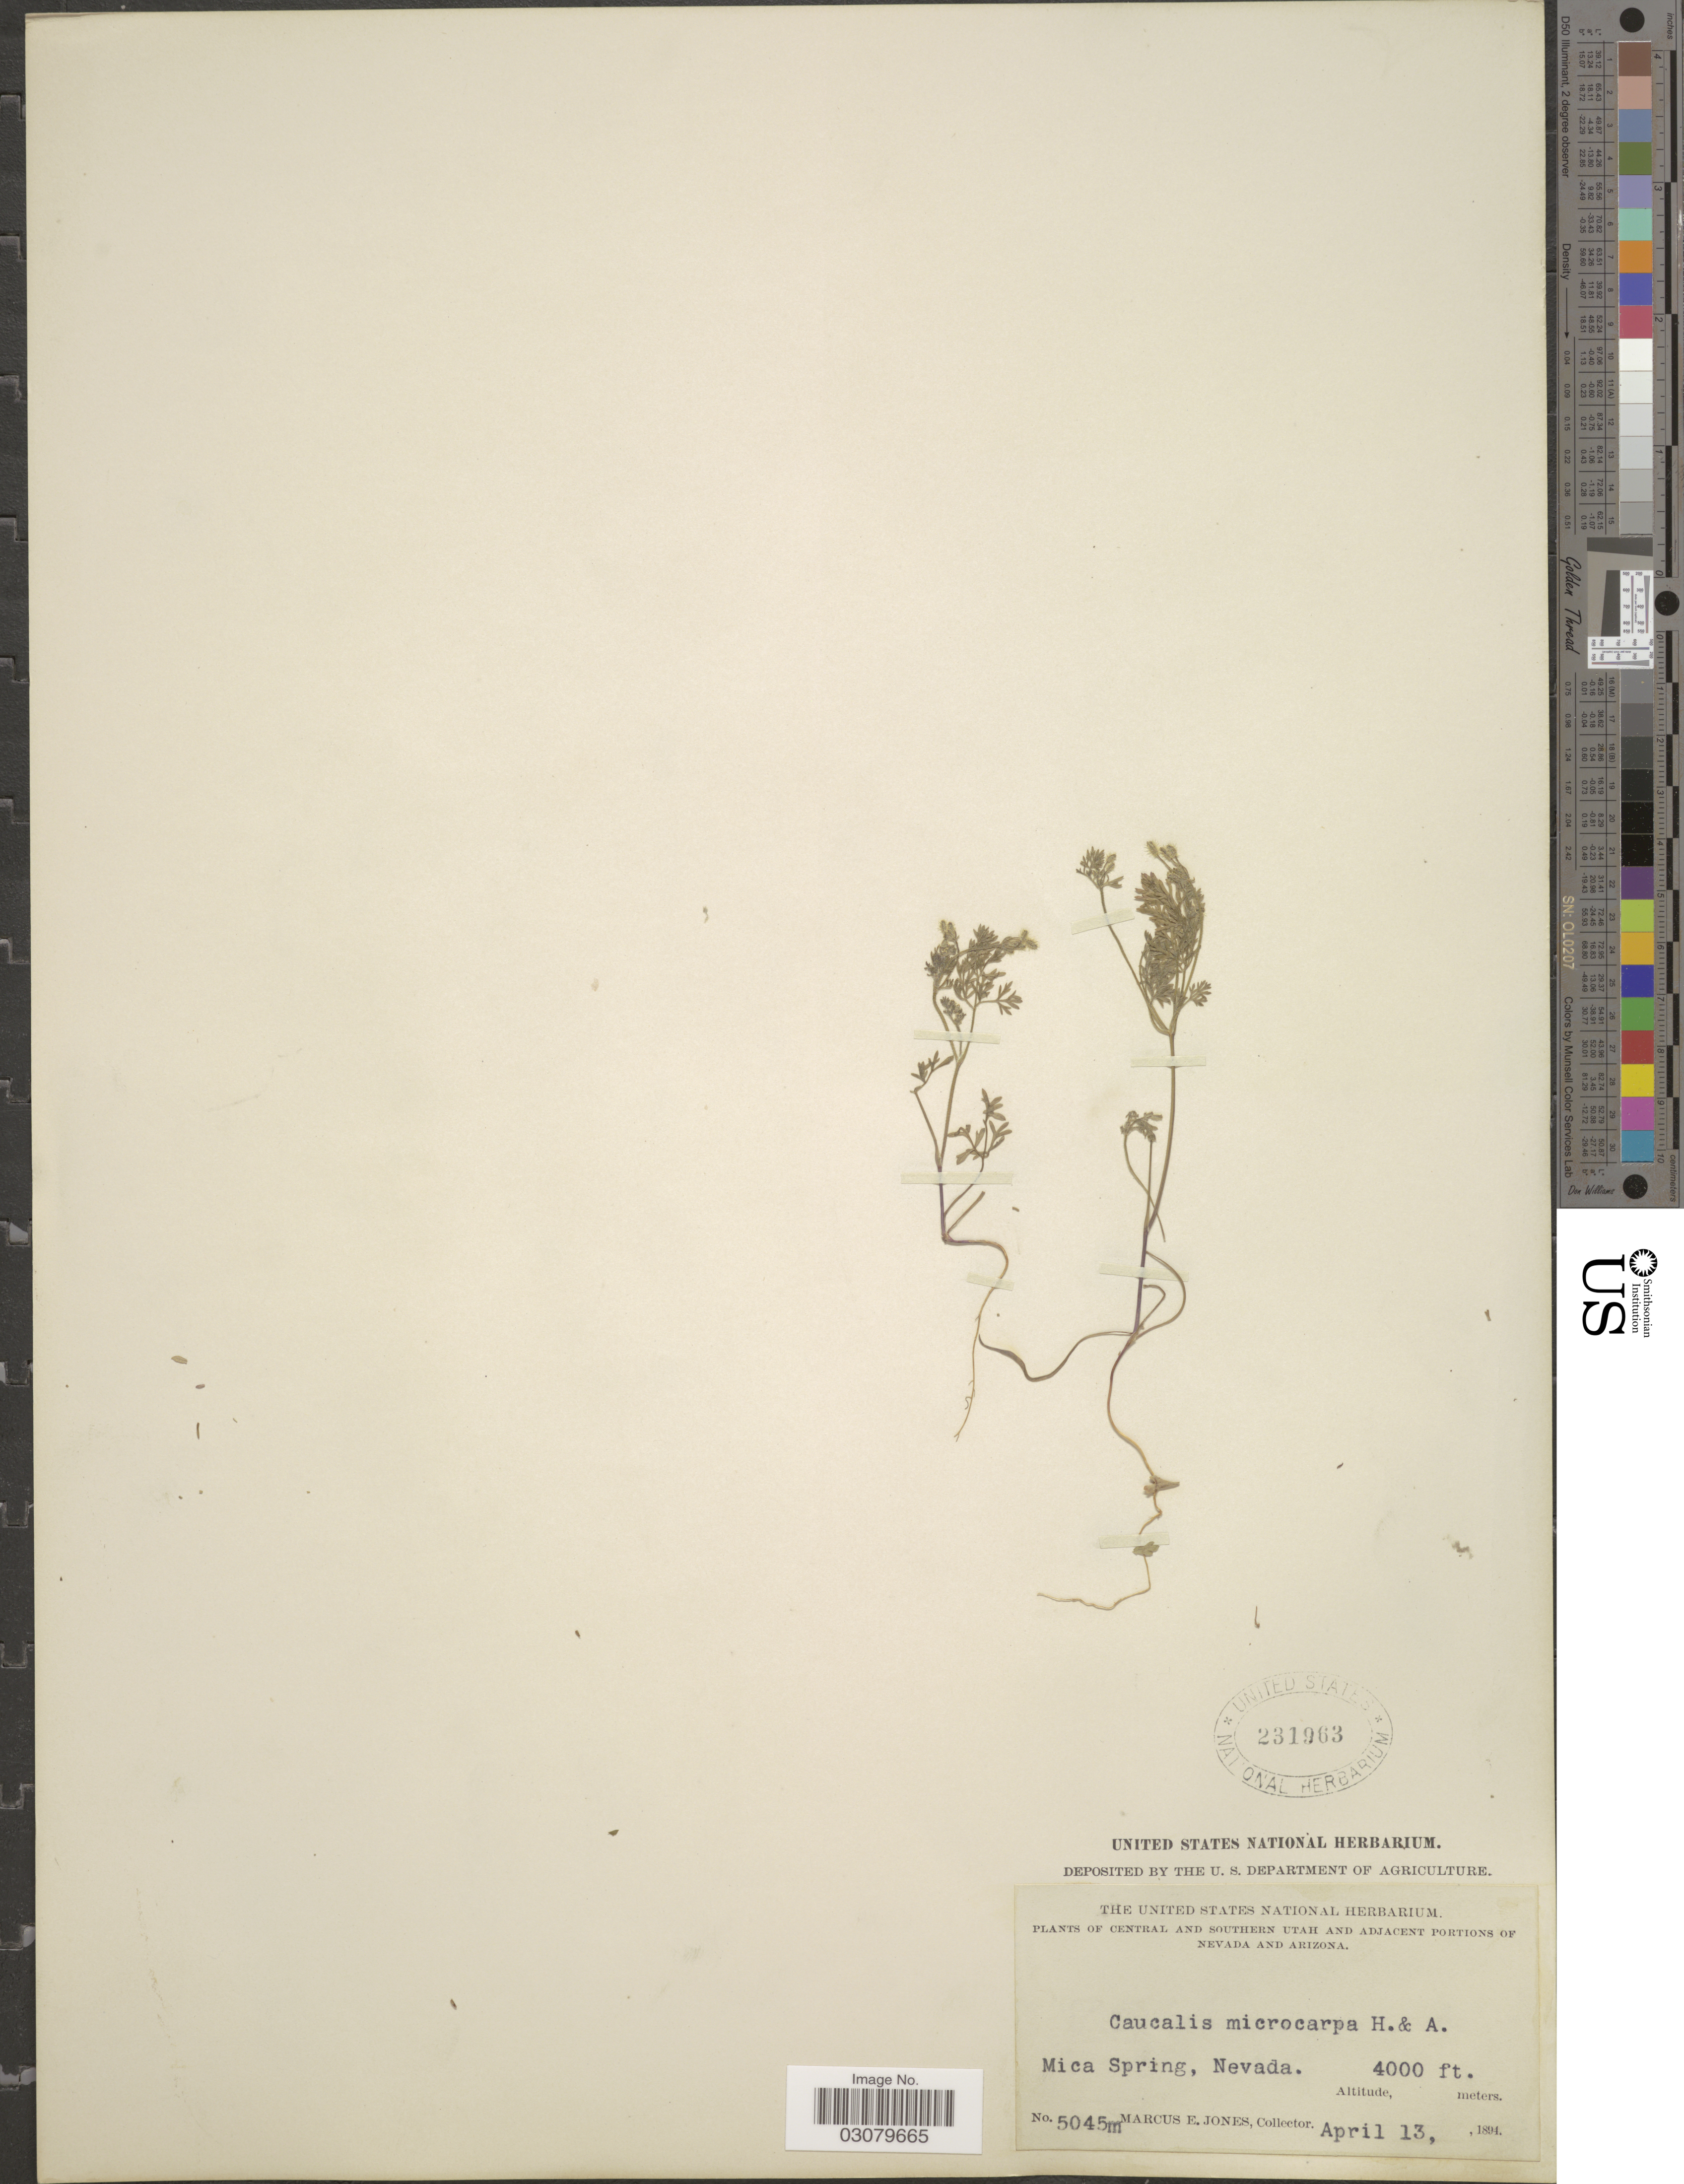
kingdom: Plantae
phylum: Tracheophyta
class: Magnoliopsida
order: Apiales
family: Apiaceae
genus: Caucalis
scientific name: Caucalis microcarpa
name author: Hook. & Arn.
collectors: M. E. Jones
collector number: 5045m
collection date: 1894-04-13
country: United States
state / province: Nevada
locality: Mica Spring. Adjacent portions of Nevada.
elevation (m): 1219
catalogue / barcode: US 231963